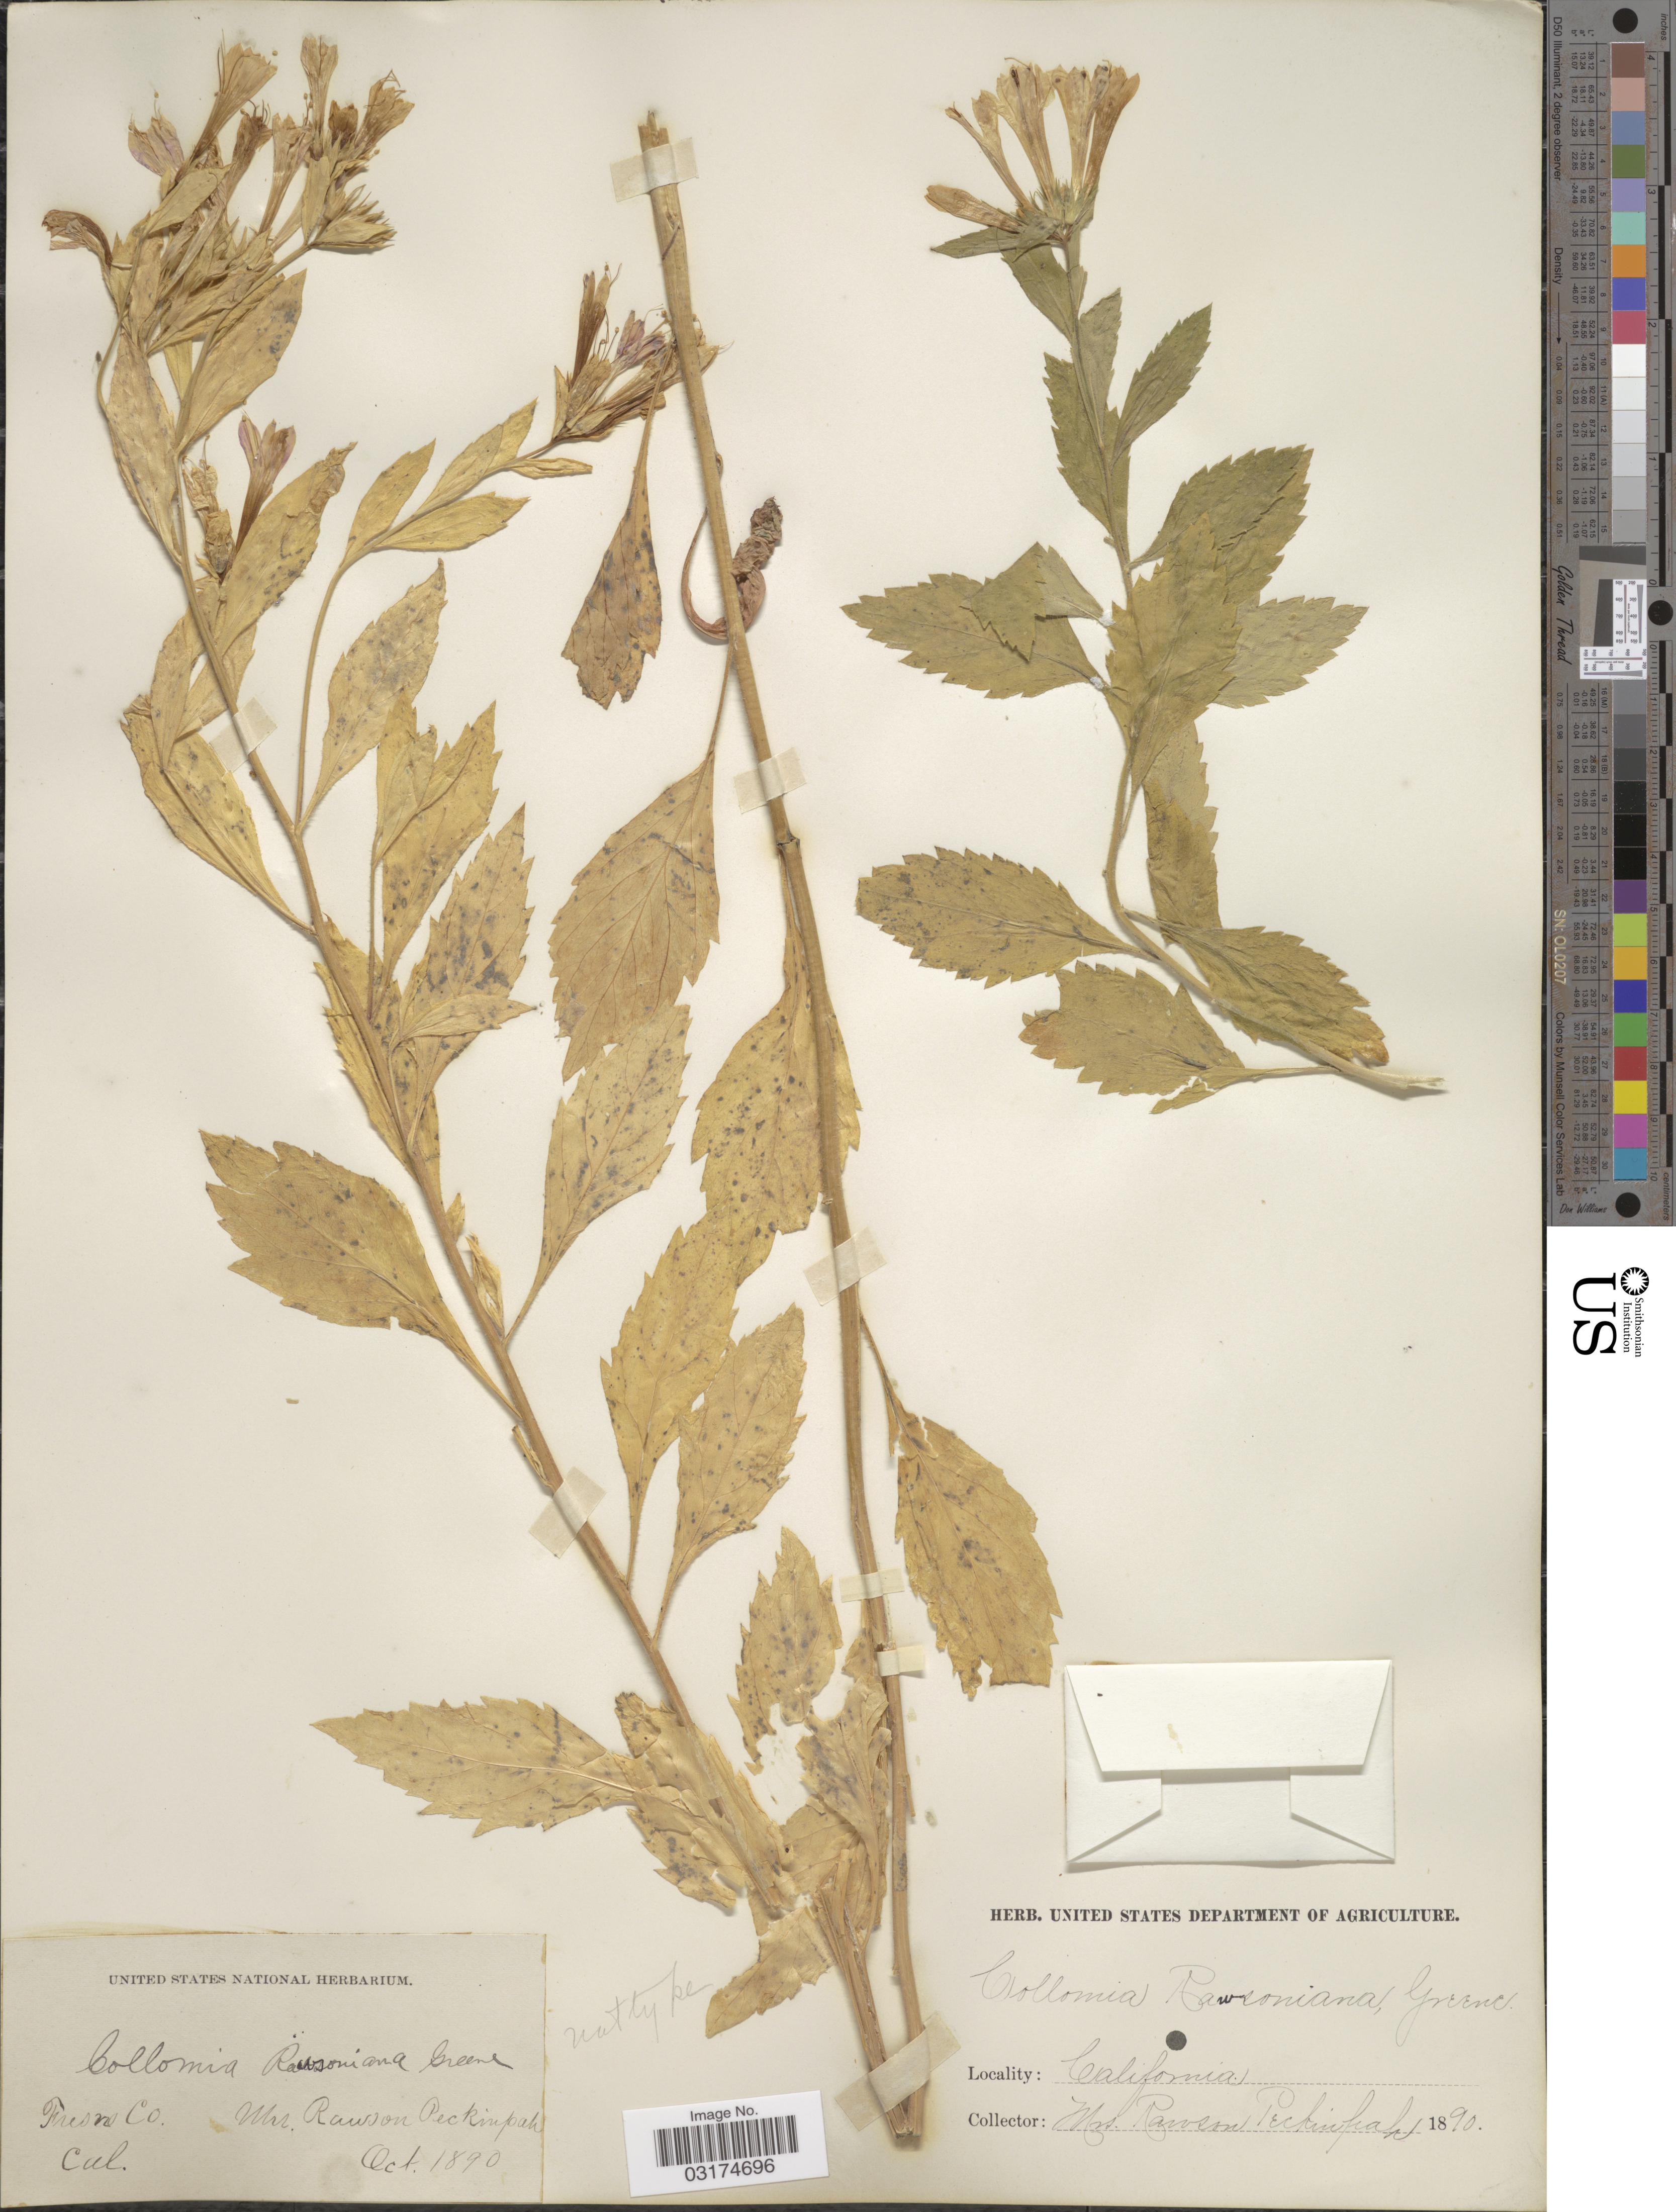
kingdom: Plantae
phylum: Tracheophyta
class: Magnoliopsida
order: Ericales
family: Polemoniaceae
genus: Collomia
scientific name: Collomia rawsoniana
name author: S.W. Greene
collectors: R. Peckinpah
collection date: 1890-10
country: United States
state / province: California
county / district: Fresno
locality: Fresno Co.